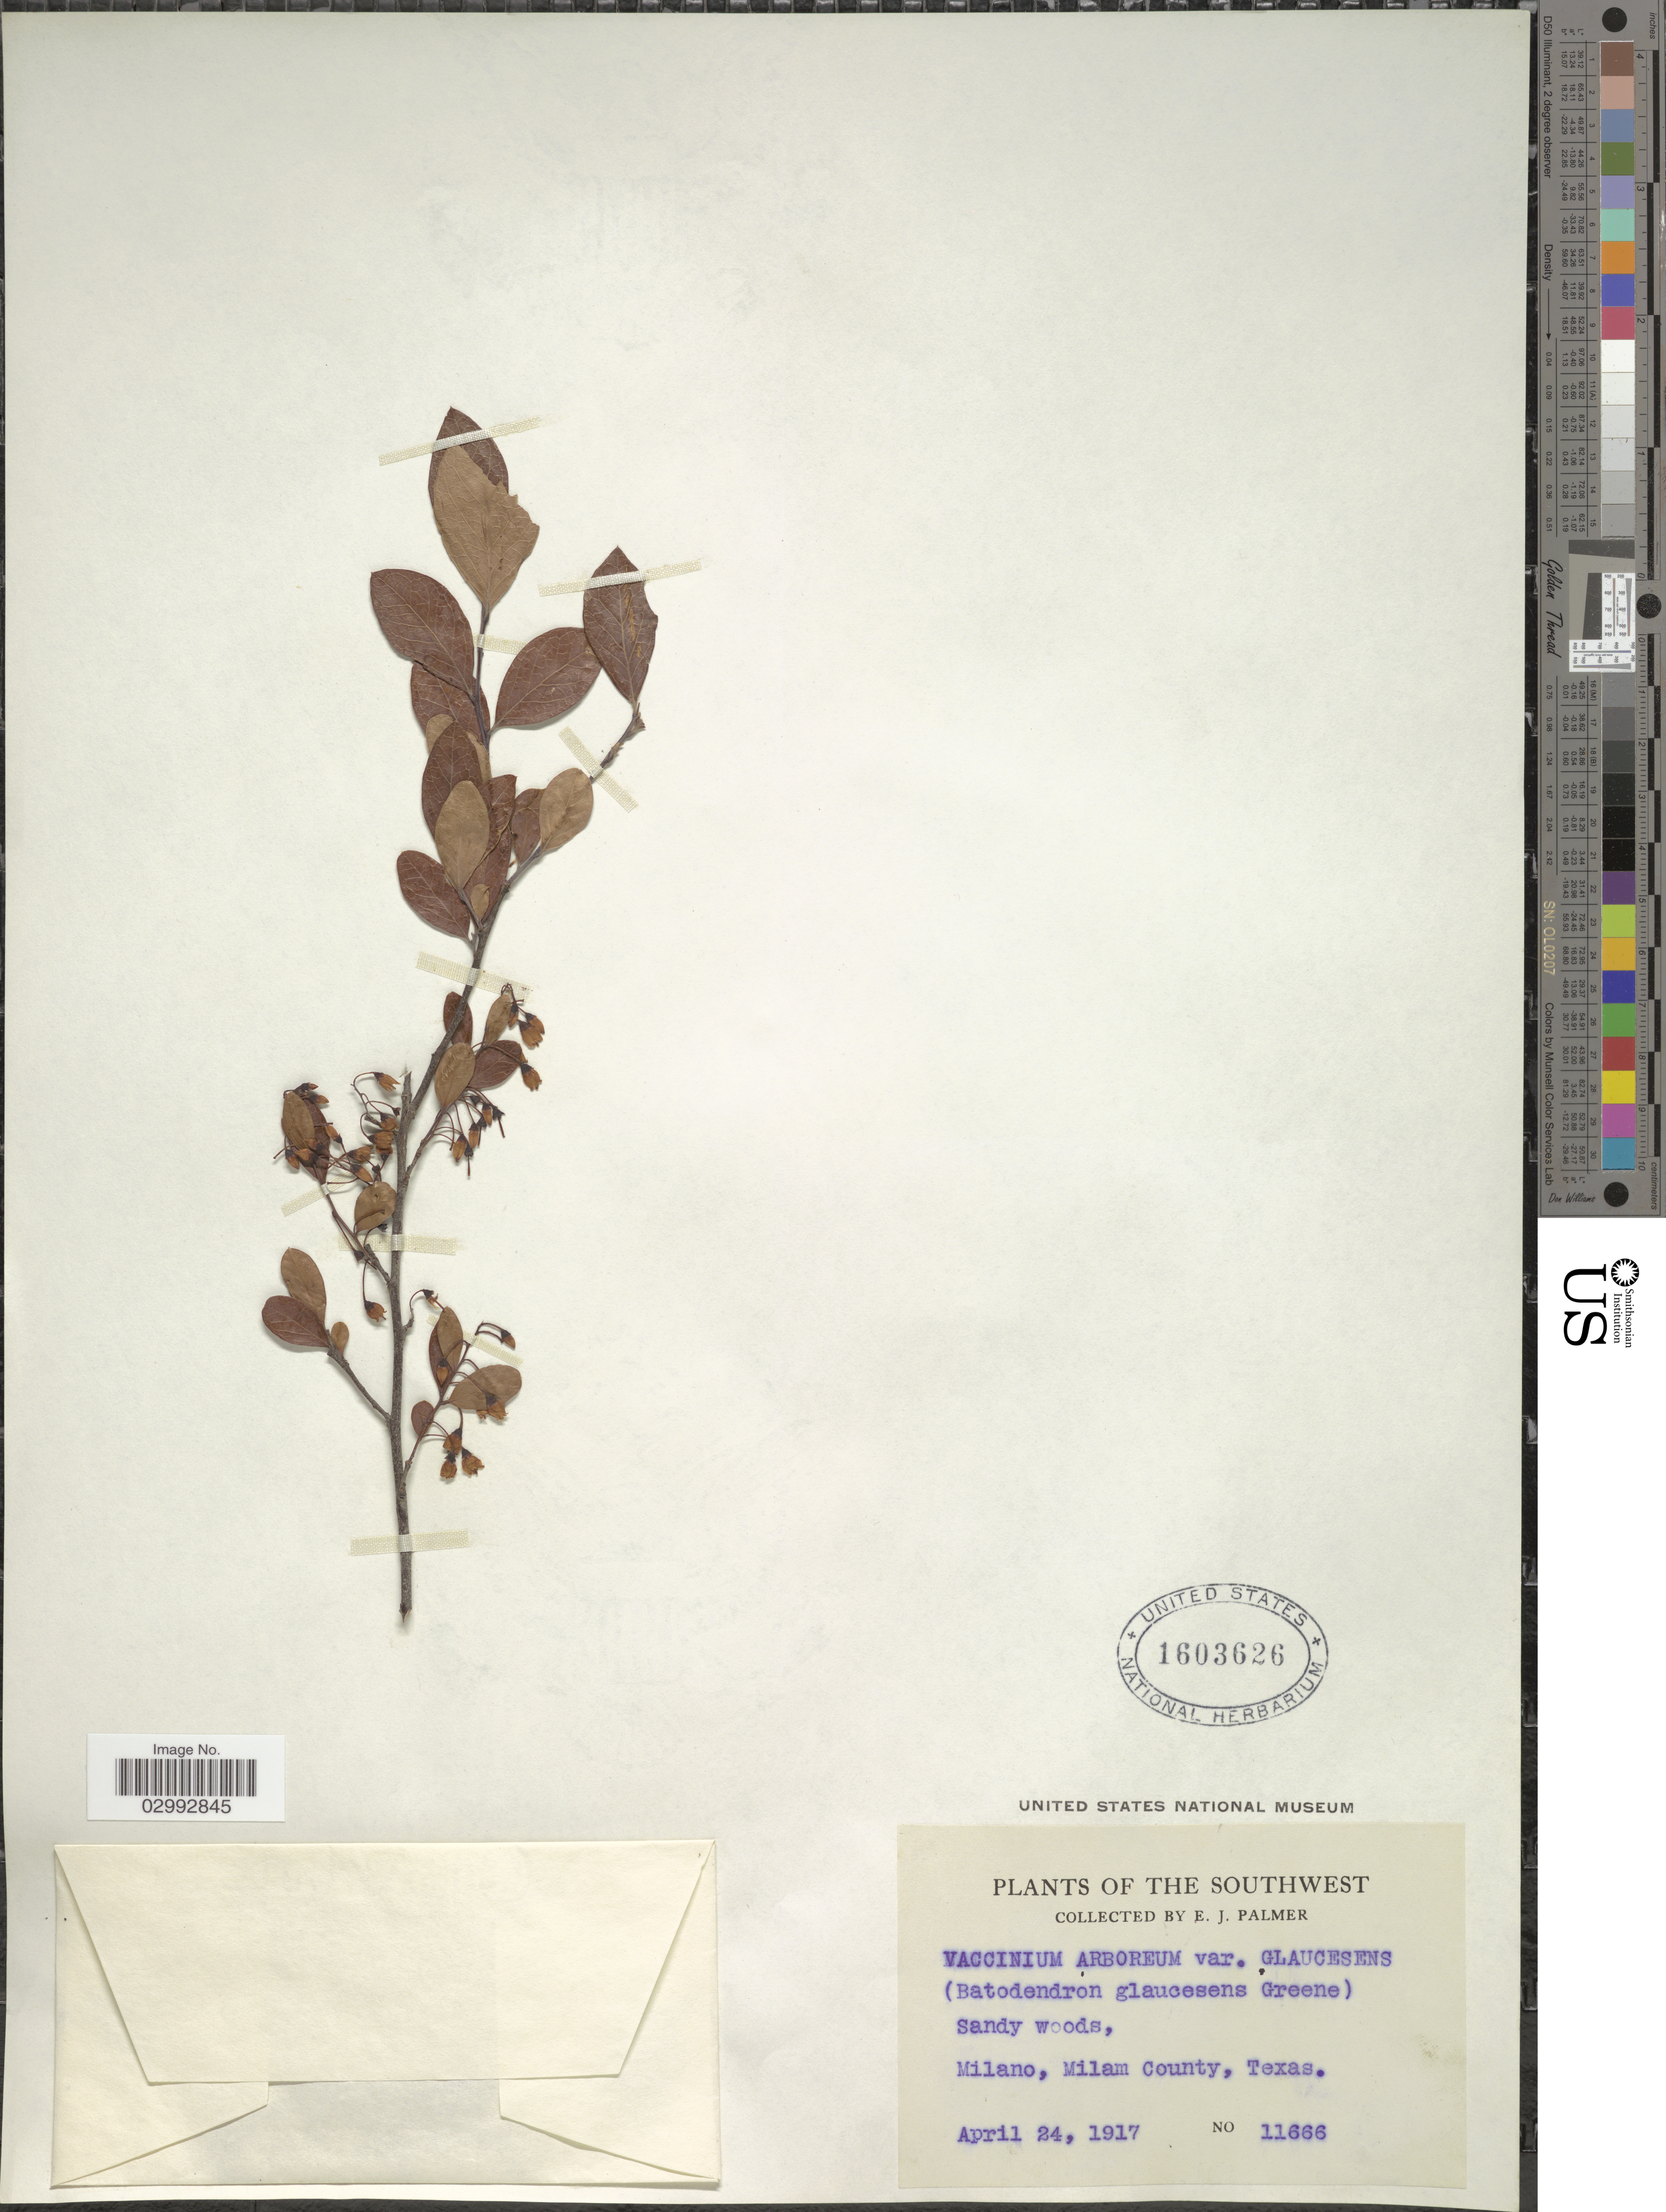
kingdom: Plantae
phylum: Tracheophyta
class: Magnoliopsida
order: Ericales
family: Ericaceae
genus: Batodendron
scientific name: Batodendron arboreum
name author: Nutt.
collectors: E. J. Palmer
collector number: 11666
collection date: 1917-04-24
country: United States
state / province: Texas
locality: Southwest. Sandy woods, Milano, Milam County.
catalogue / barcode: US 1603626